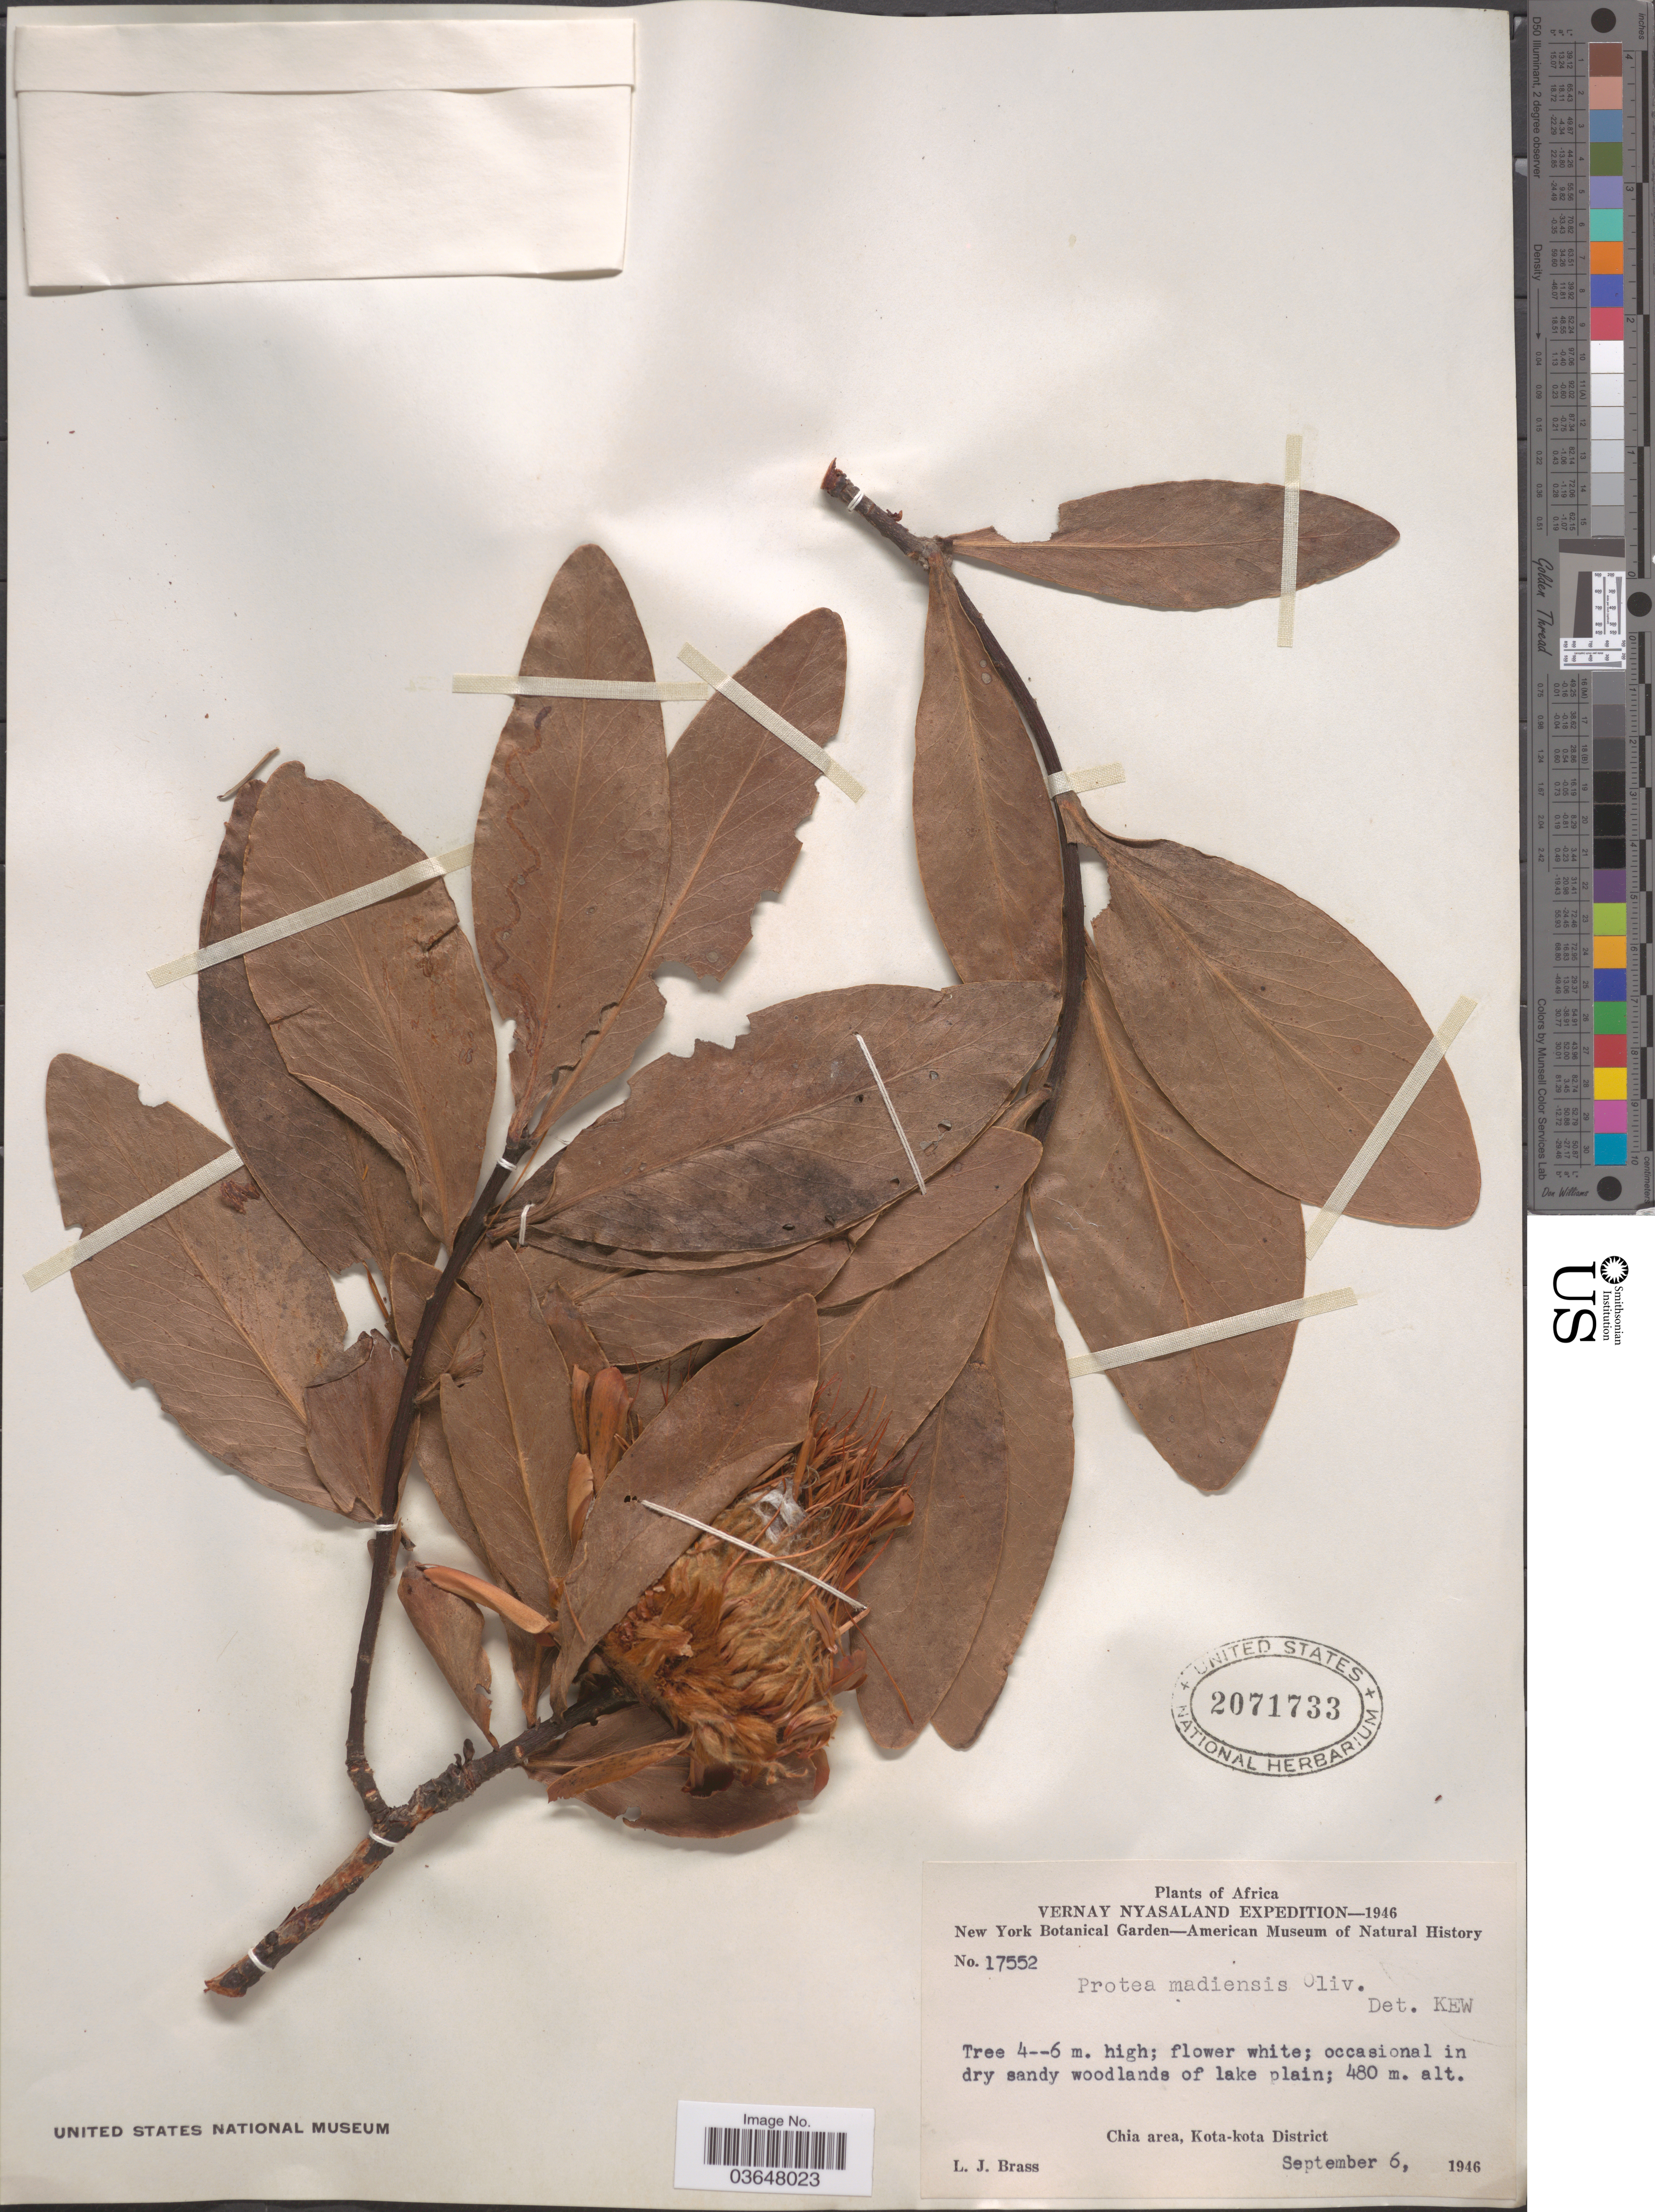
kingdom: Plantae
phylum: Tracheophyta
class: Magnoliopsida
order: Proteales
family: Proteaceae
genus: Protea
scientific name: Protea madiensis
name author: Oliv.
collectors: L. J. Brass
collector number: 17552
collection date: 1946-09-06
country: Malawi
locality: Vernay Nyasaland. Chia area, Kota-kota District.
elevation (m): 480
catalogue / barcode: US 2071733